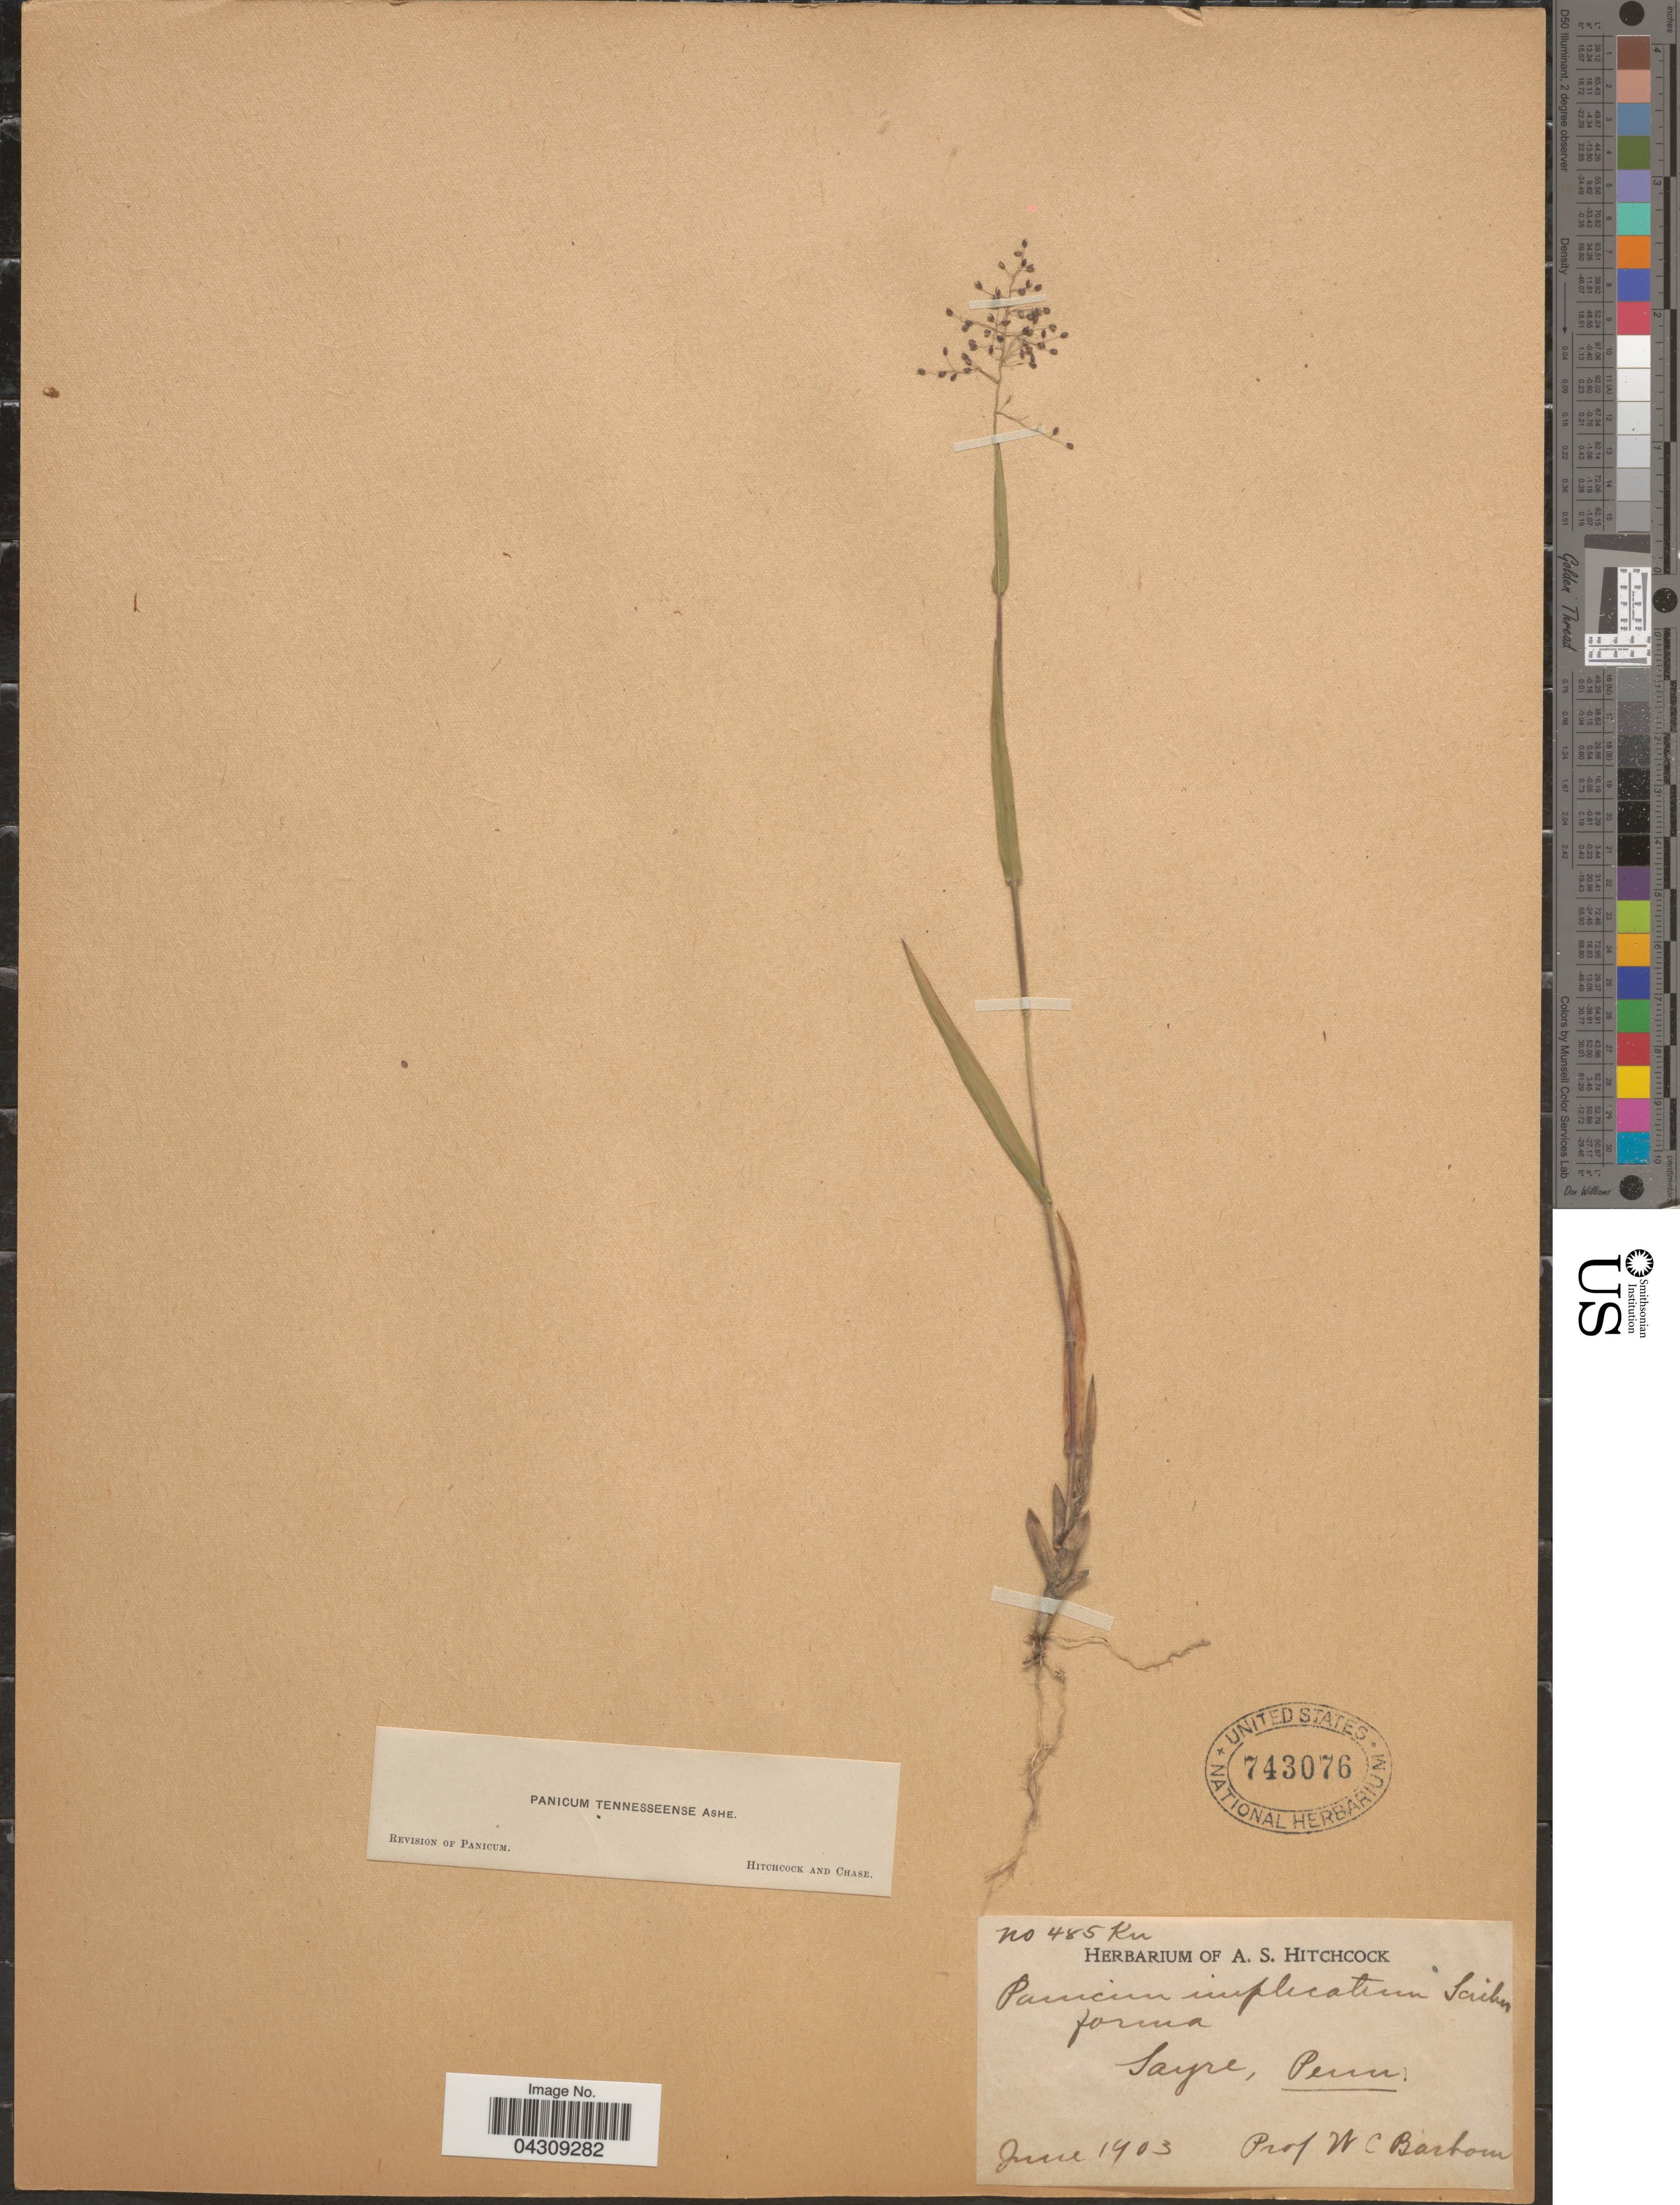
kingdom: Plantae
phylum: Tracheophyta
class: Liliopsida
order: Poales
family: Poaceae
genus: Dichanthelium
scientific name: Dichanthelium acuminatum var. acuminatum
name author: (Sw.) Gould & C.A. Clark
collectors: W. Barbour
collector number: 485Kn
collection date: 1903-06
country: United States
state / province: Pennsylvania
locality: Sayre.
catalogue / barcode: US 743076